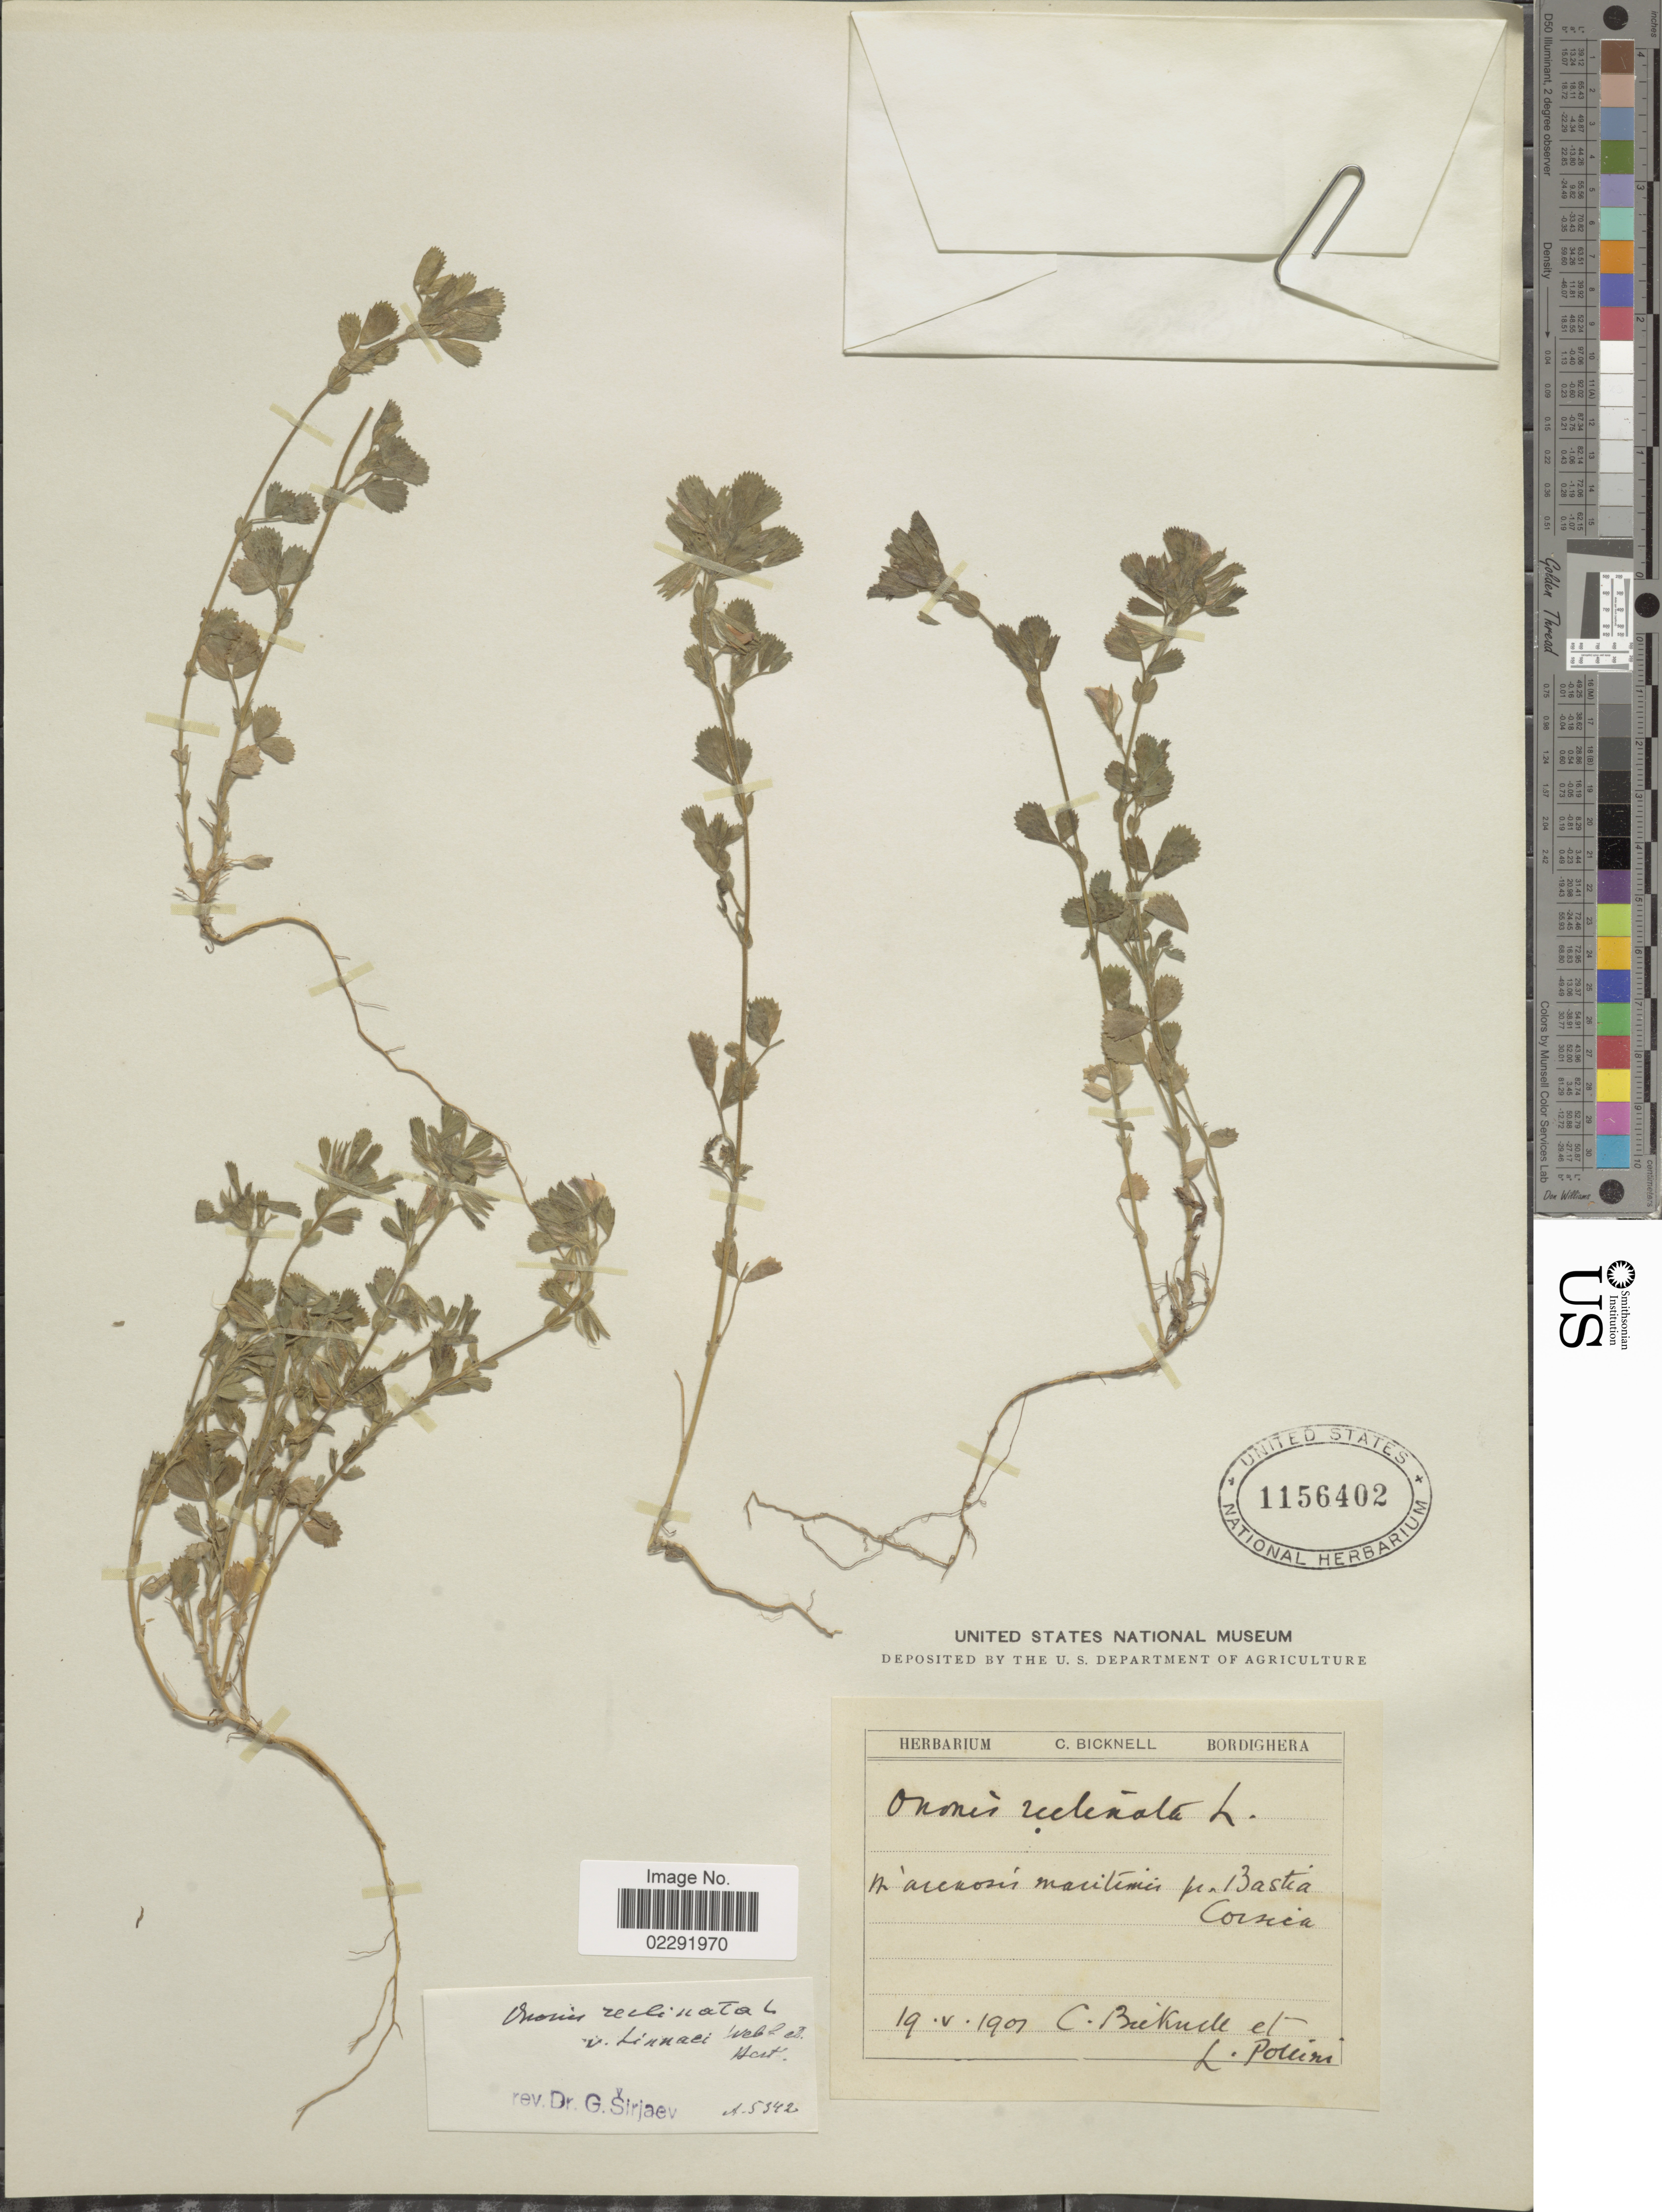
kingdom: Plantae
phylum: Tracheophyta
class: Magnoliopsida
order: Fabales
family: Fabaceae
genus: Ononis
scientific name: Ononis reclinata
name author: L.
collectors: C. Bicknell & L. Pollini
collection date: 1901-05-19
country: France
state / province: Corsica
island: Corse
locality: Pr. Bastia, Corsica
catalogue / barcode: US 1156402